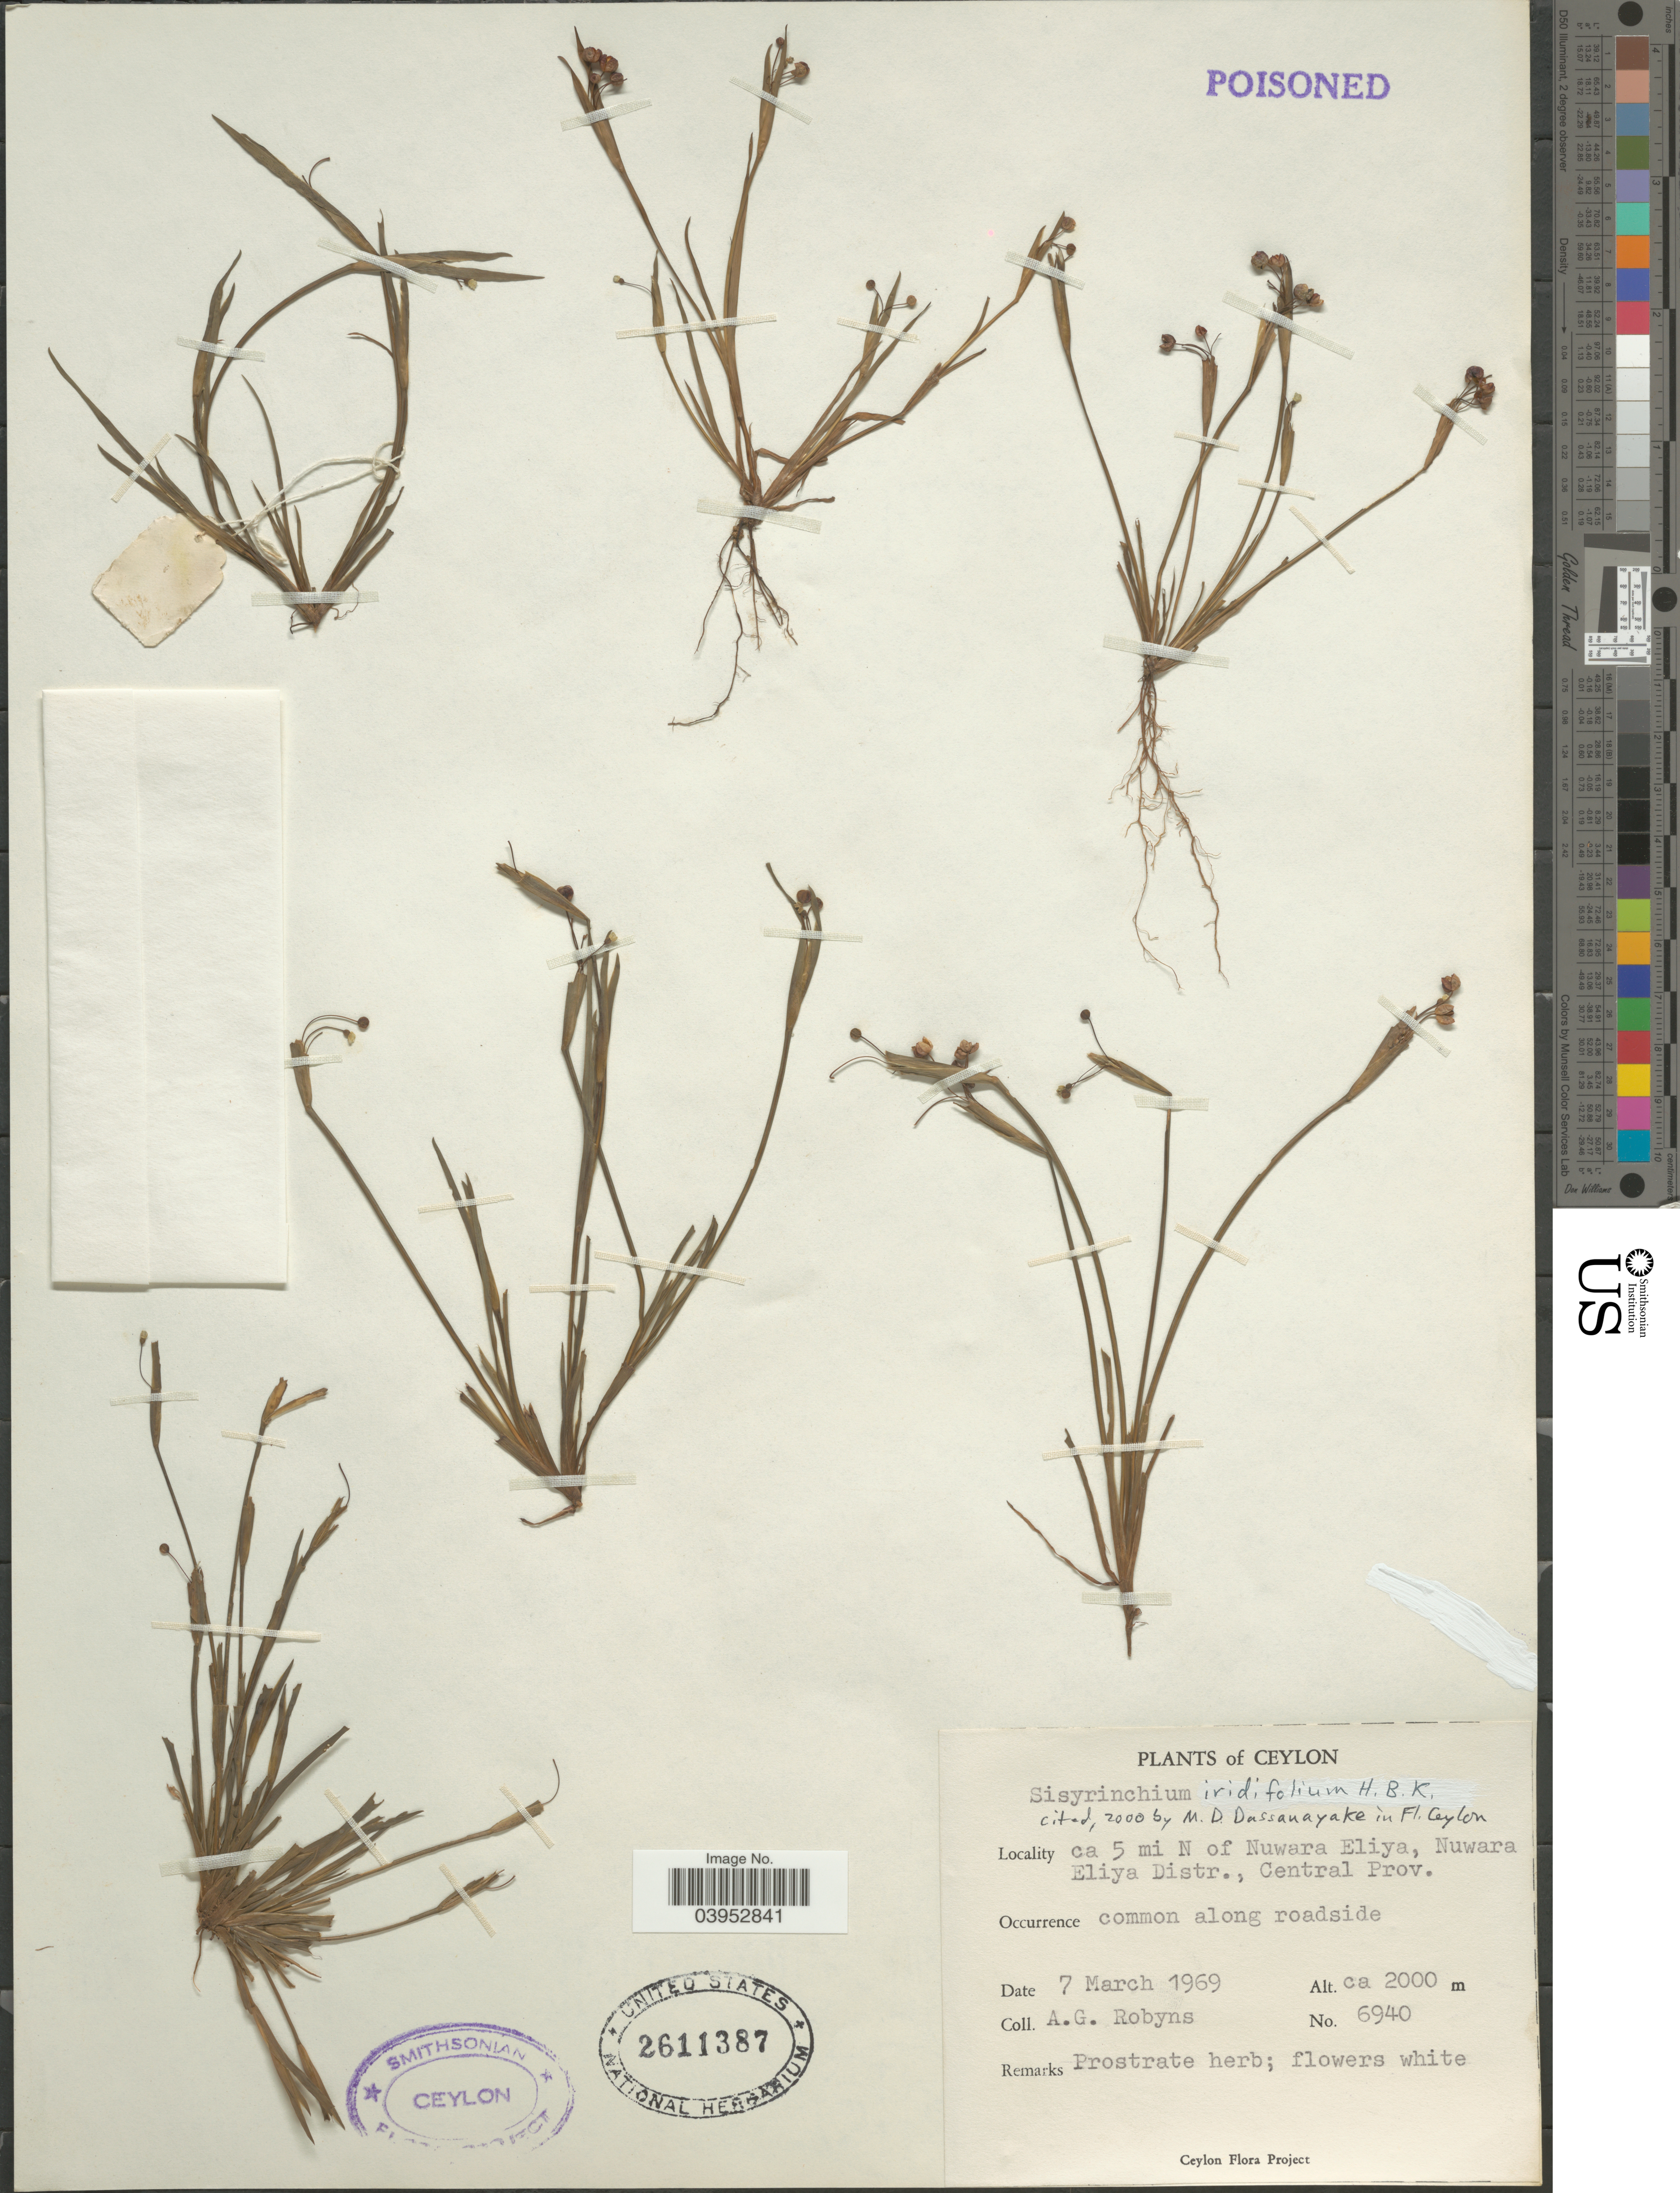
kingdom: Plantae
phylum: Tracheophyta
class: Liliopsida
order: Asparagales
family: Iridaceae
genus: Sisyrinchium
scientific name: Sisyrinchium iridifolium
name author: Kunth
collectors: A. Robyns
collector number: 6940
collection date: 1969-03-07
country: Sri Lanka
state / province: Central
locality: Ceylon. ca 5 mi N of Nuwara Eliya, Nuwara Eliya Distr.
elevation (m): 2000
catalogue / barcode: US 2611387